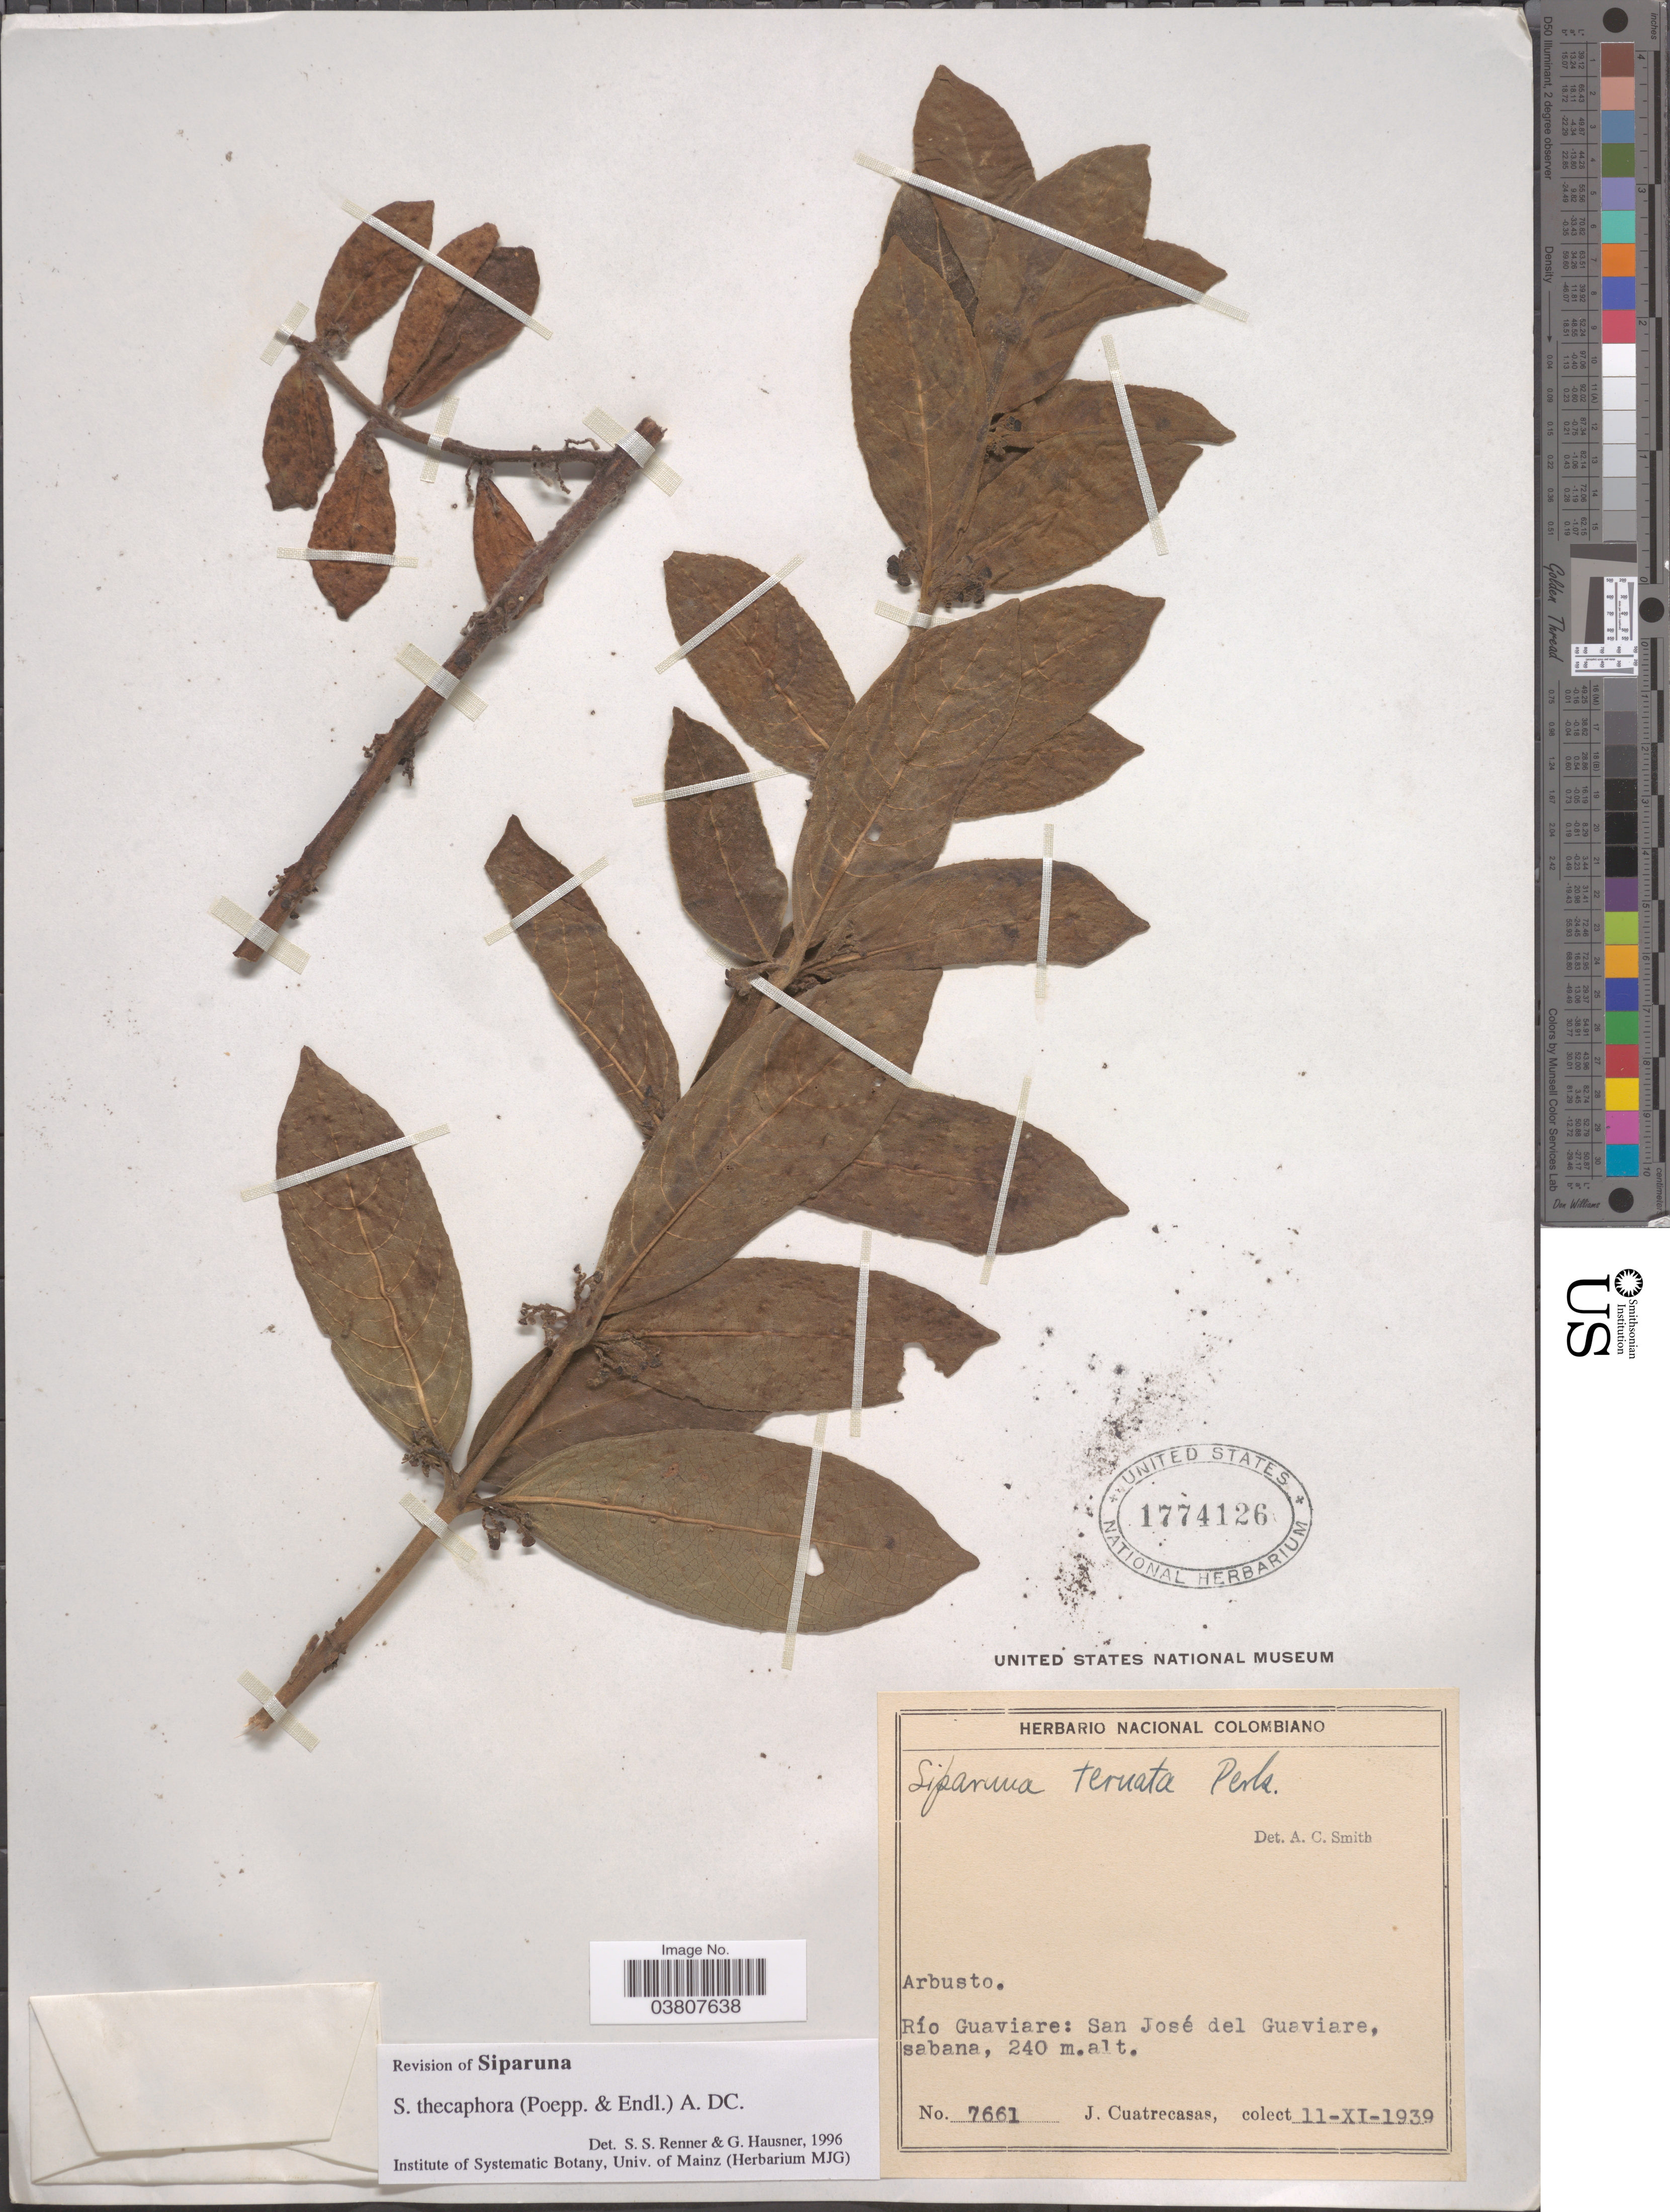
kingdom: Plantae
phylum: Tracheophyta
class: Magnoliopsida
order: Laurales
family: Siparunaceae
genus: Siparuna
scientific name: Siparuna thecaphora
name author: (Poepp. & Endl.) A. DC.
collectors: J. Cuatrecasas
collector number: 7661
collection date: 1939-11-11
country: Colombia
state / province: Guaviare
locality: Río Guaviare: San José del Guaviare, sabana.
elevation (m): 240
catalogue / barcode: US 1774126